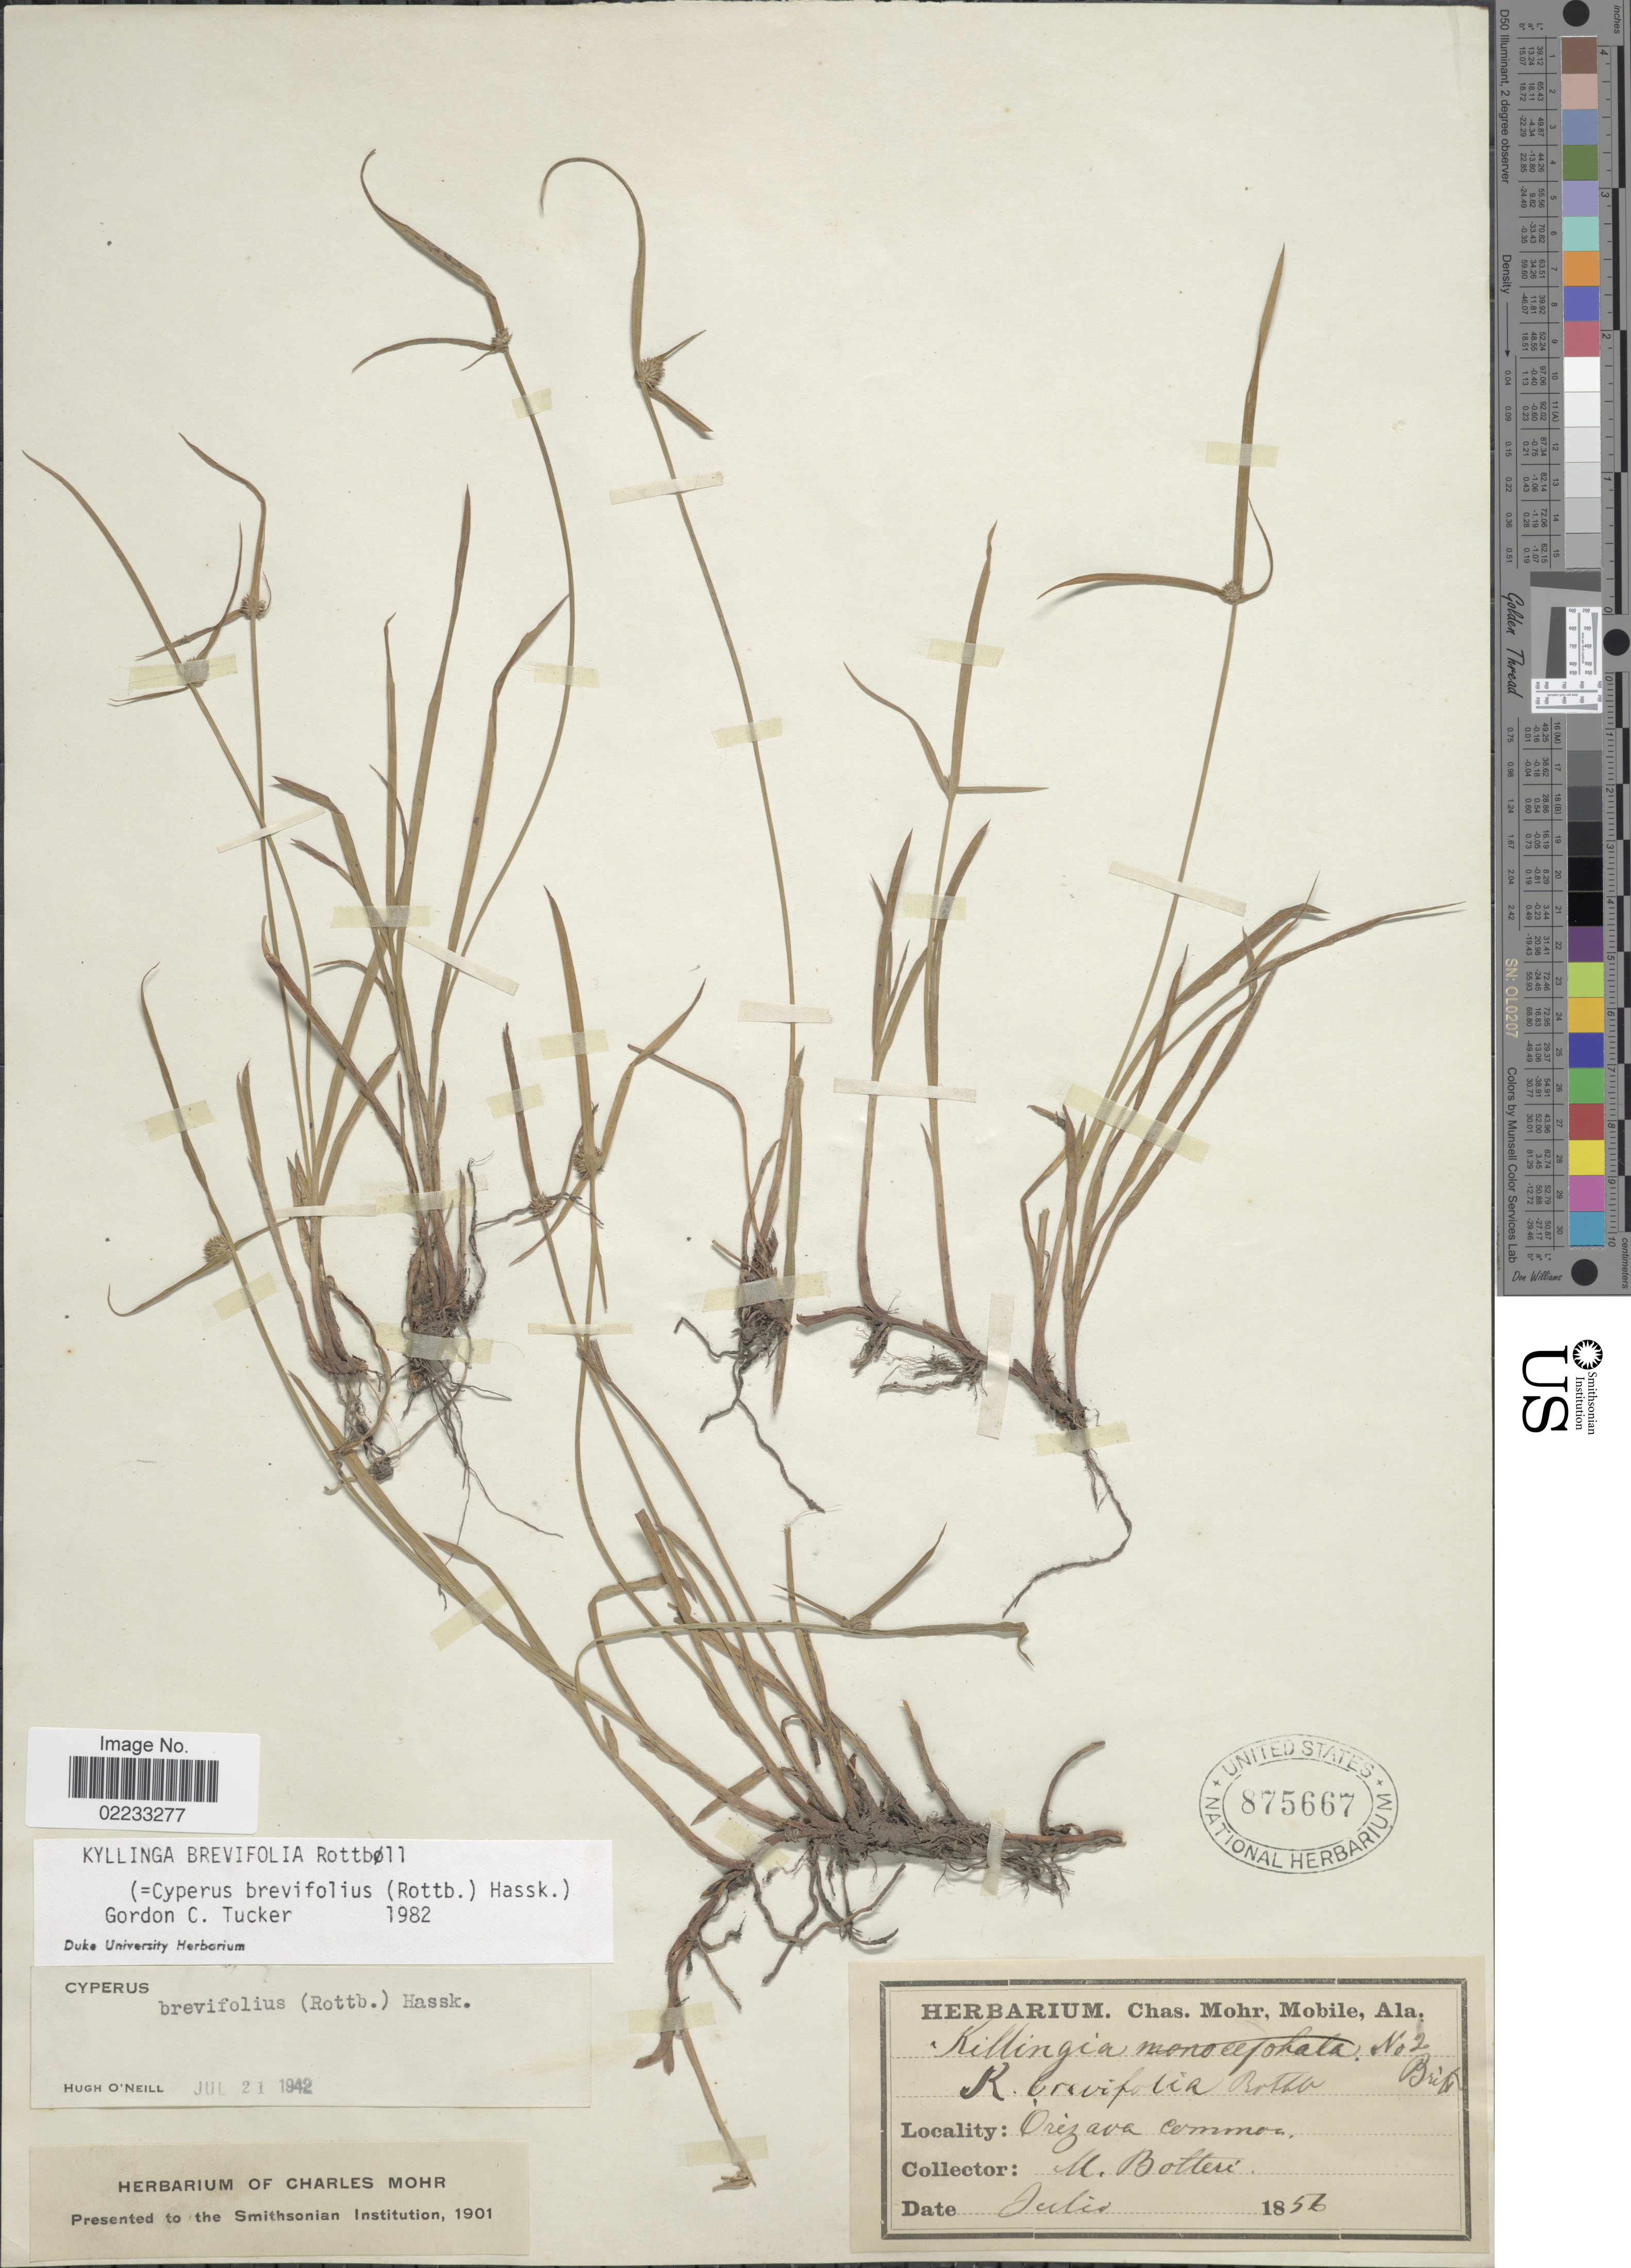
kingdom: Plantae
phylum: Tracheophyta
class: Liliopsida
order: Poales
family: Cyperaceae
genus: Cyperus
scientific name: Cyperus brevifolius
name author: (Rottb.) Hassk.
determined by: Strong, M. T., (US), Smithsonian Institution - National Museum of Natural History (UNITED STATES)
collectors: M. Botteri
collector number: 2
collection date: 1856-07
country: Mexico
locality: Orizava common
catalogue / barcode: US 875667